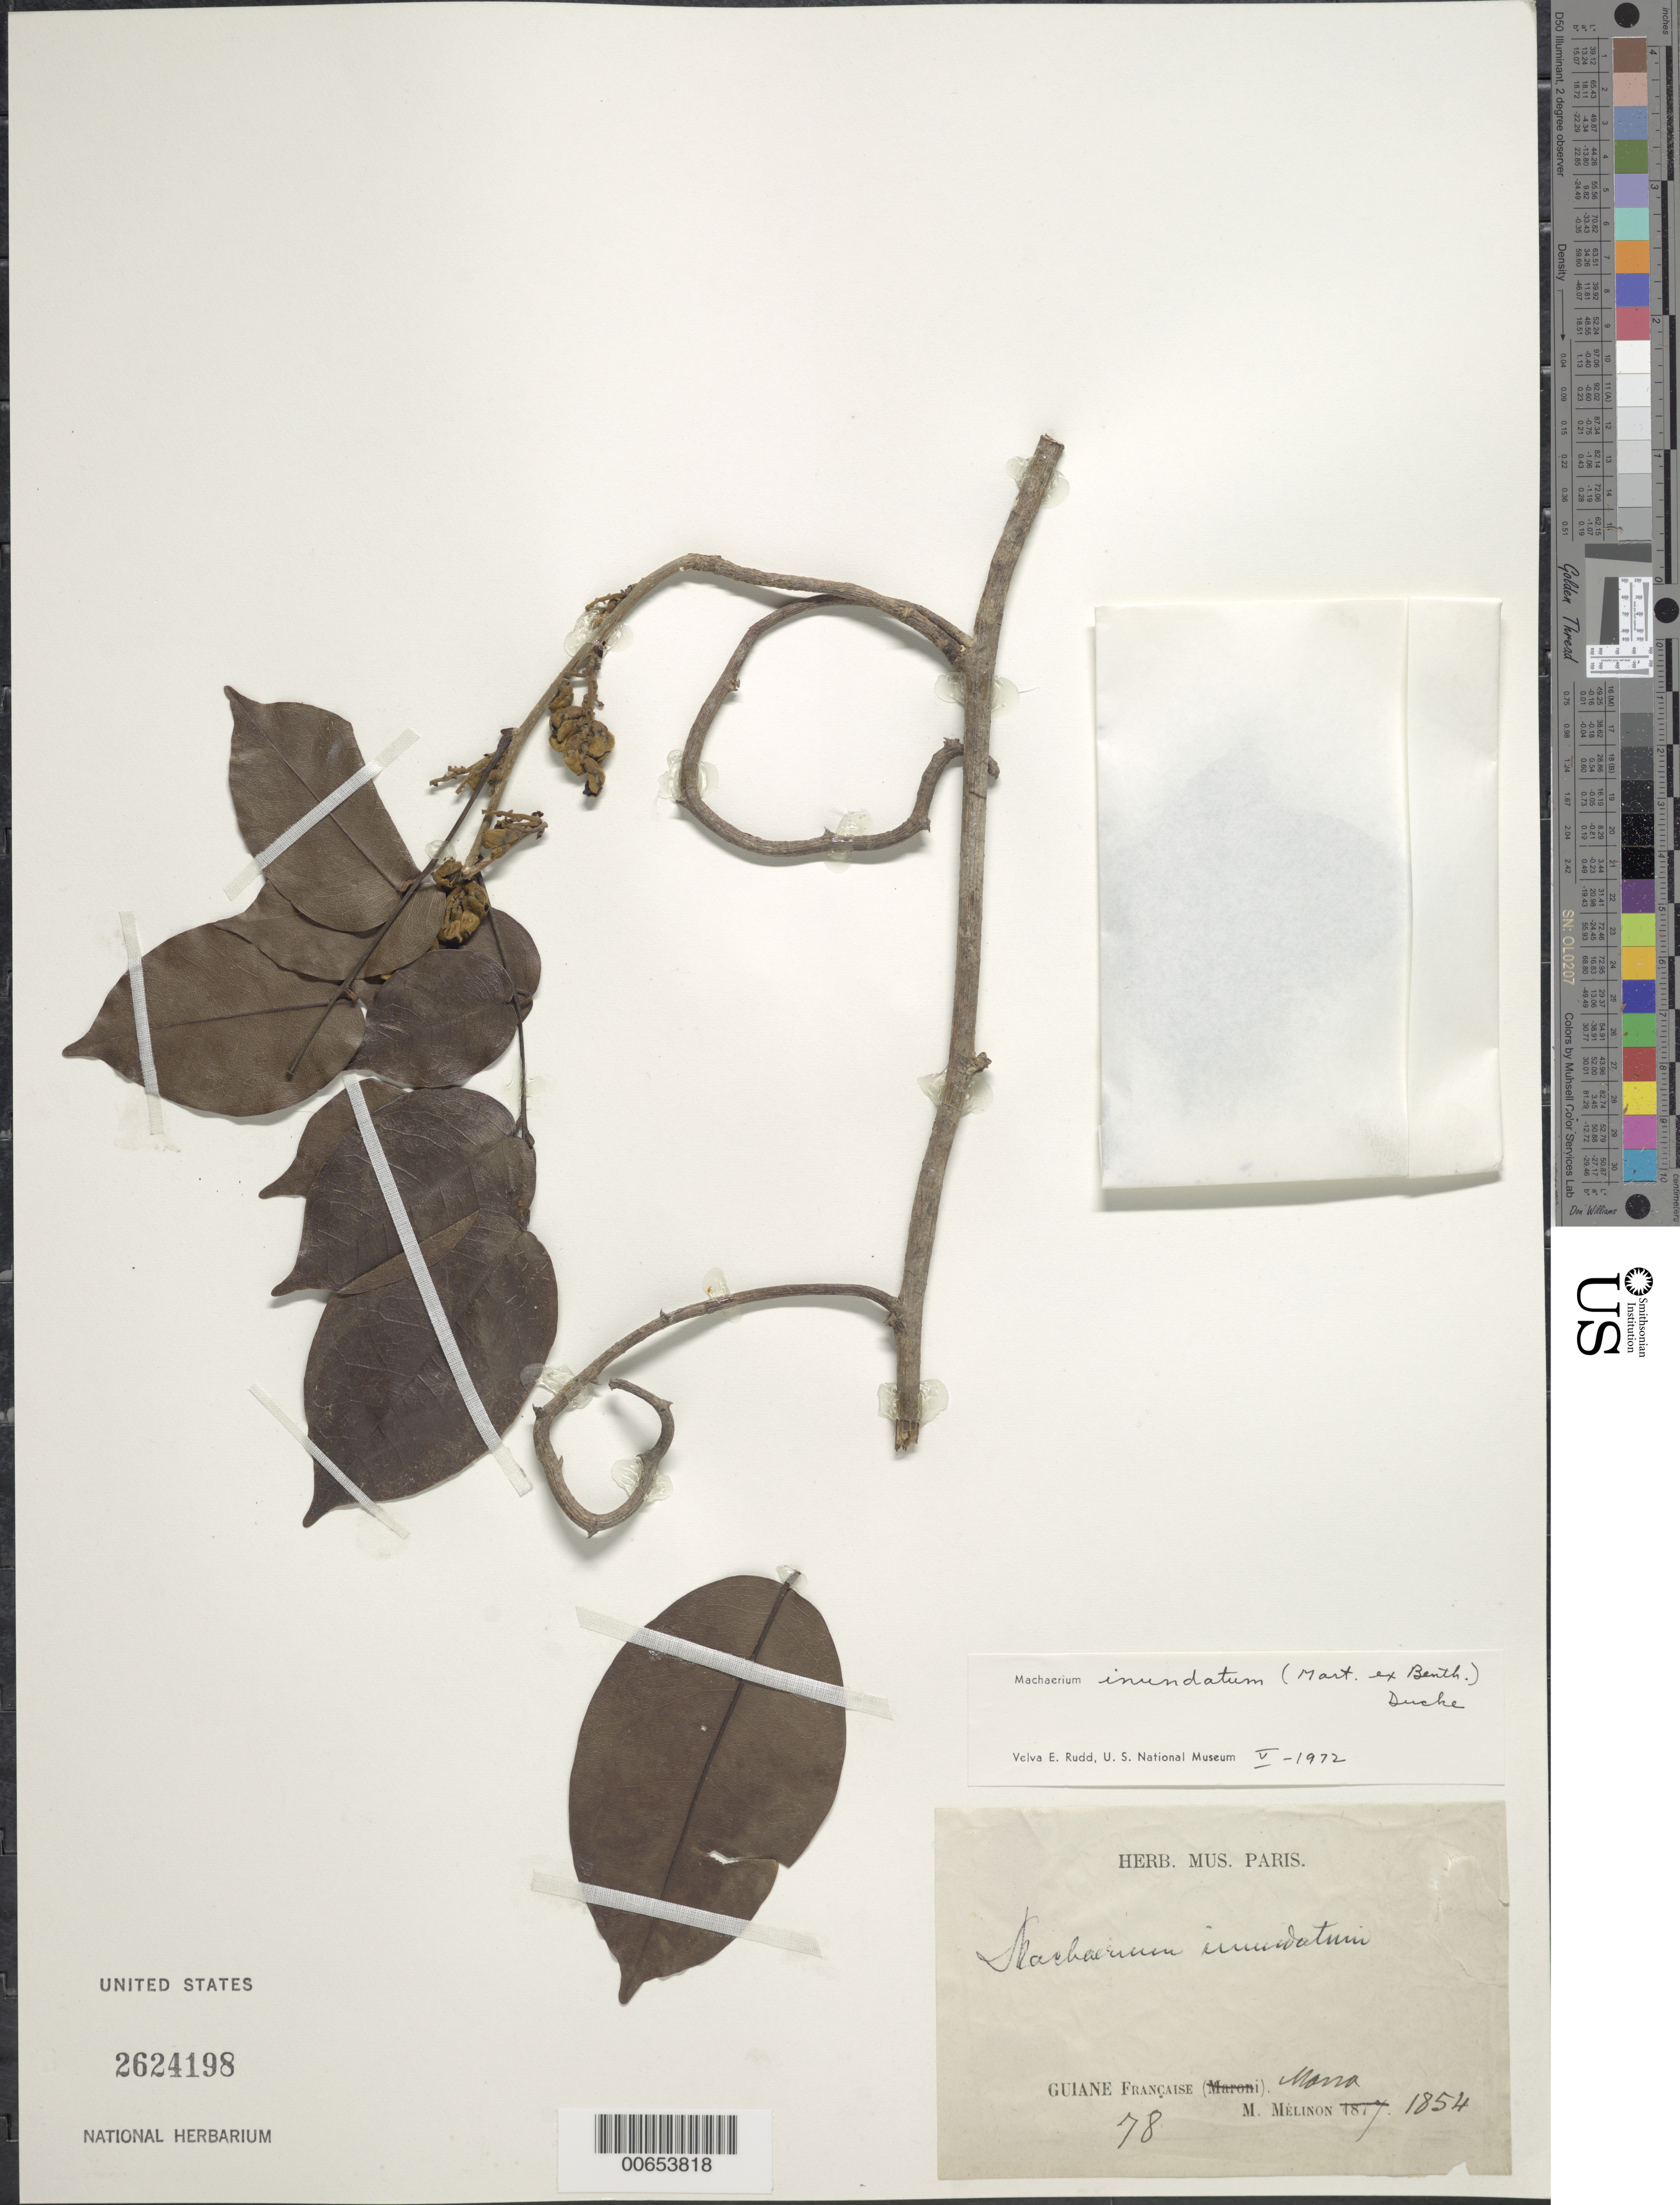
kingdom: Plantae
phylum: Tracheophyta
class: Magnoliopsida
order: Fabales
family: Fabaceae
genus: Machaerium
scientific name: Machaerium inundatum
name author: (Mart. ex Benth.) Ducke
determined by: Rudd, V. E.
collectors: E. Mélinon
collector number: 78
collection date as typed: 1854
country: French Guiana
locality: Mana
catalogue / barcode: US 2624198